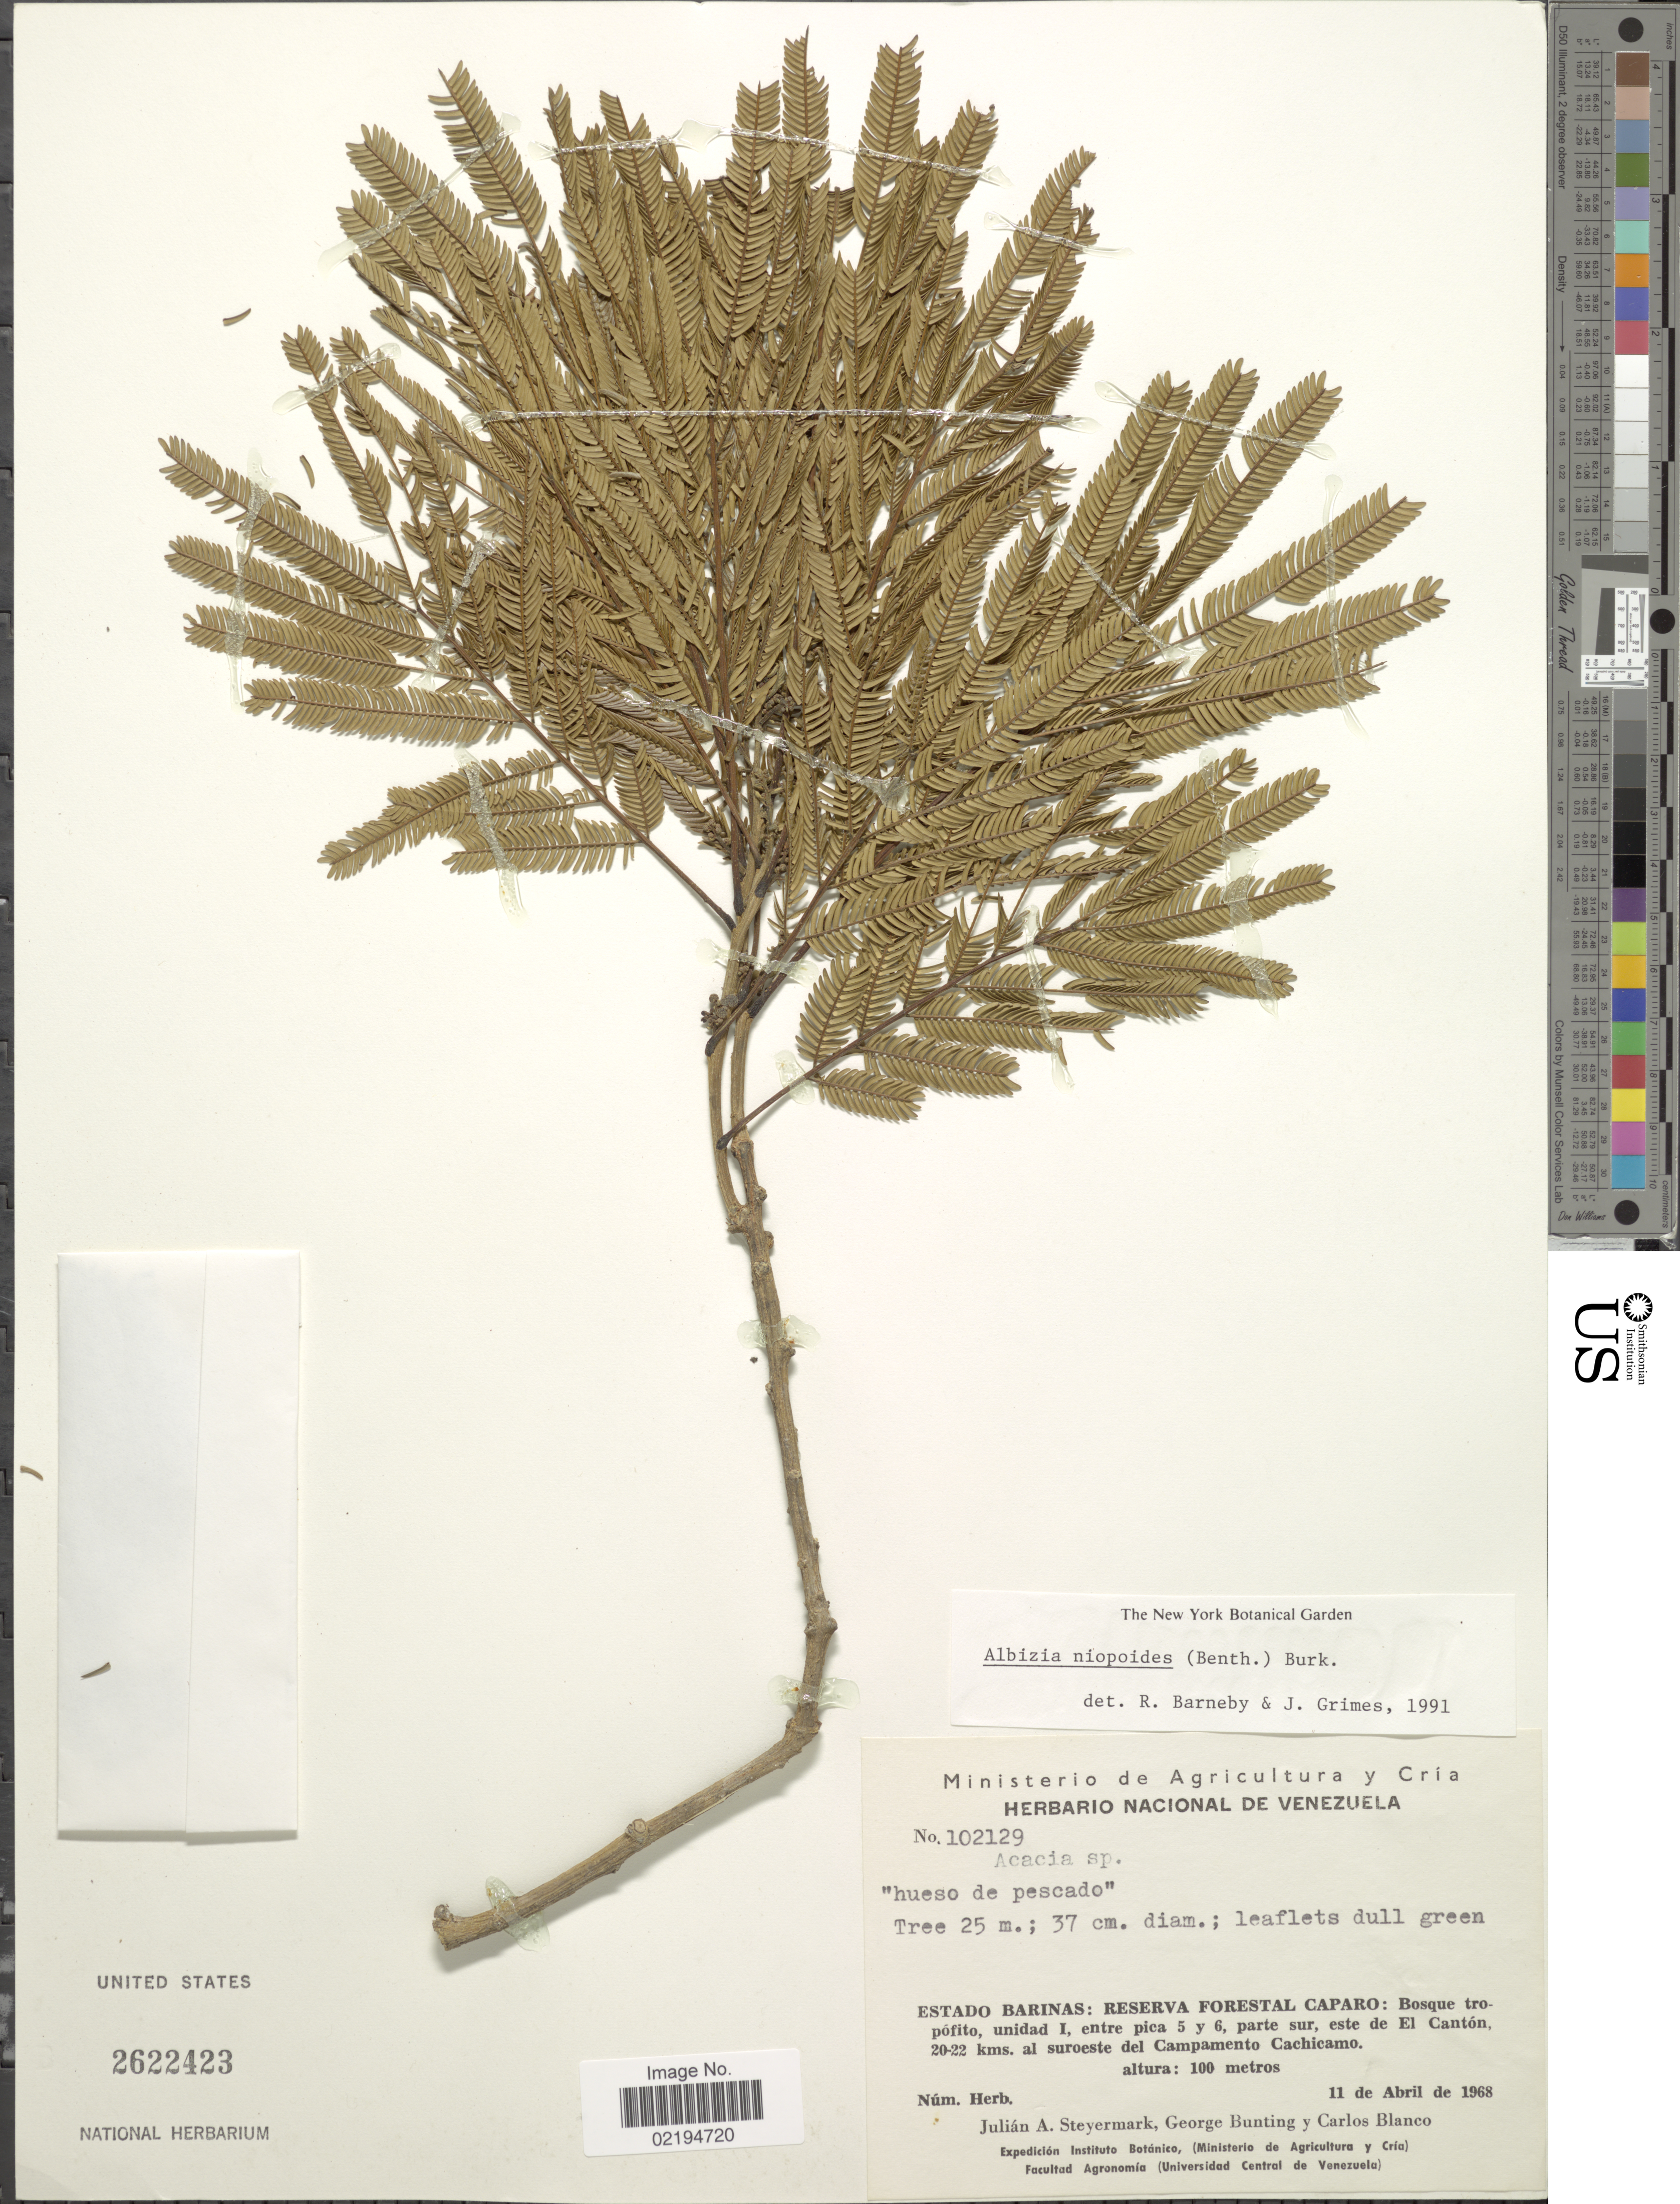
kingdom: Plantae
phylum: Tracheophyta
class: Magnoliopsida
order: Fabales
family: Fabaceae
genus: Pseudalbizzia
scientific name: Pseudalbizzia niopoides var. niopoides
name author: (Spruce ex Benth.) Koenen & Duno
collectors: J. Steyermark, G. S. Bunting & C. Blanco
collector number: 102129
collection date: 1968-04-11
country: Venezuela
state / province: Barinas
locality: Reserva Forestal Caparo: Bosque tropofito, unidad I, entre pica 5 y 6, parte Sur, este de E de El Canton, 20-22 kms. al suroeste de; Campamento Cachicamo.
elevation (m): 100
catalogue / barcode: US 2622423